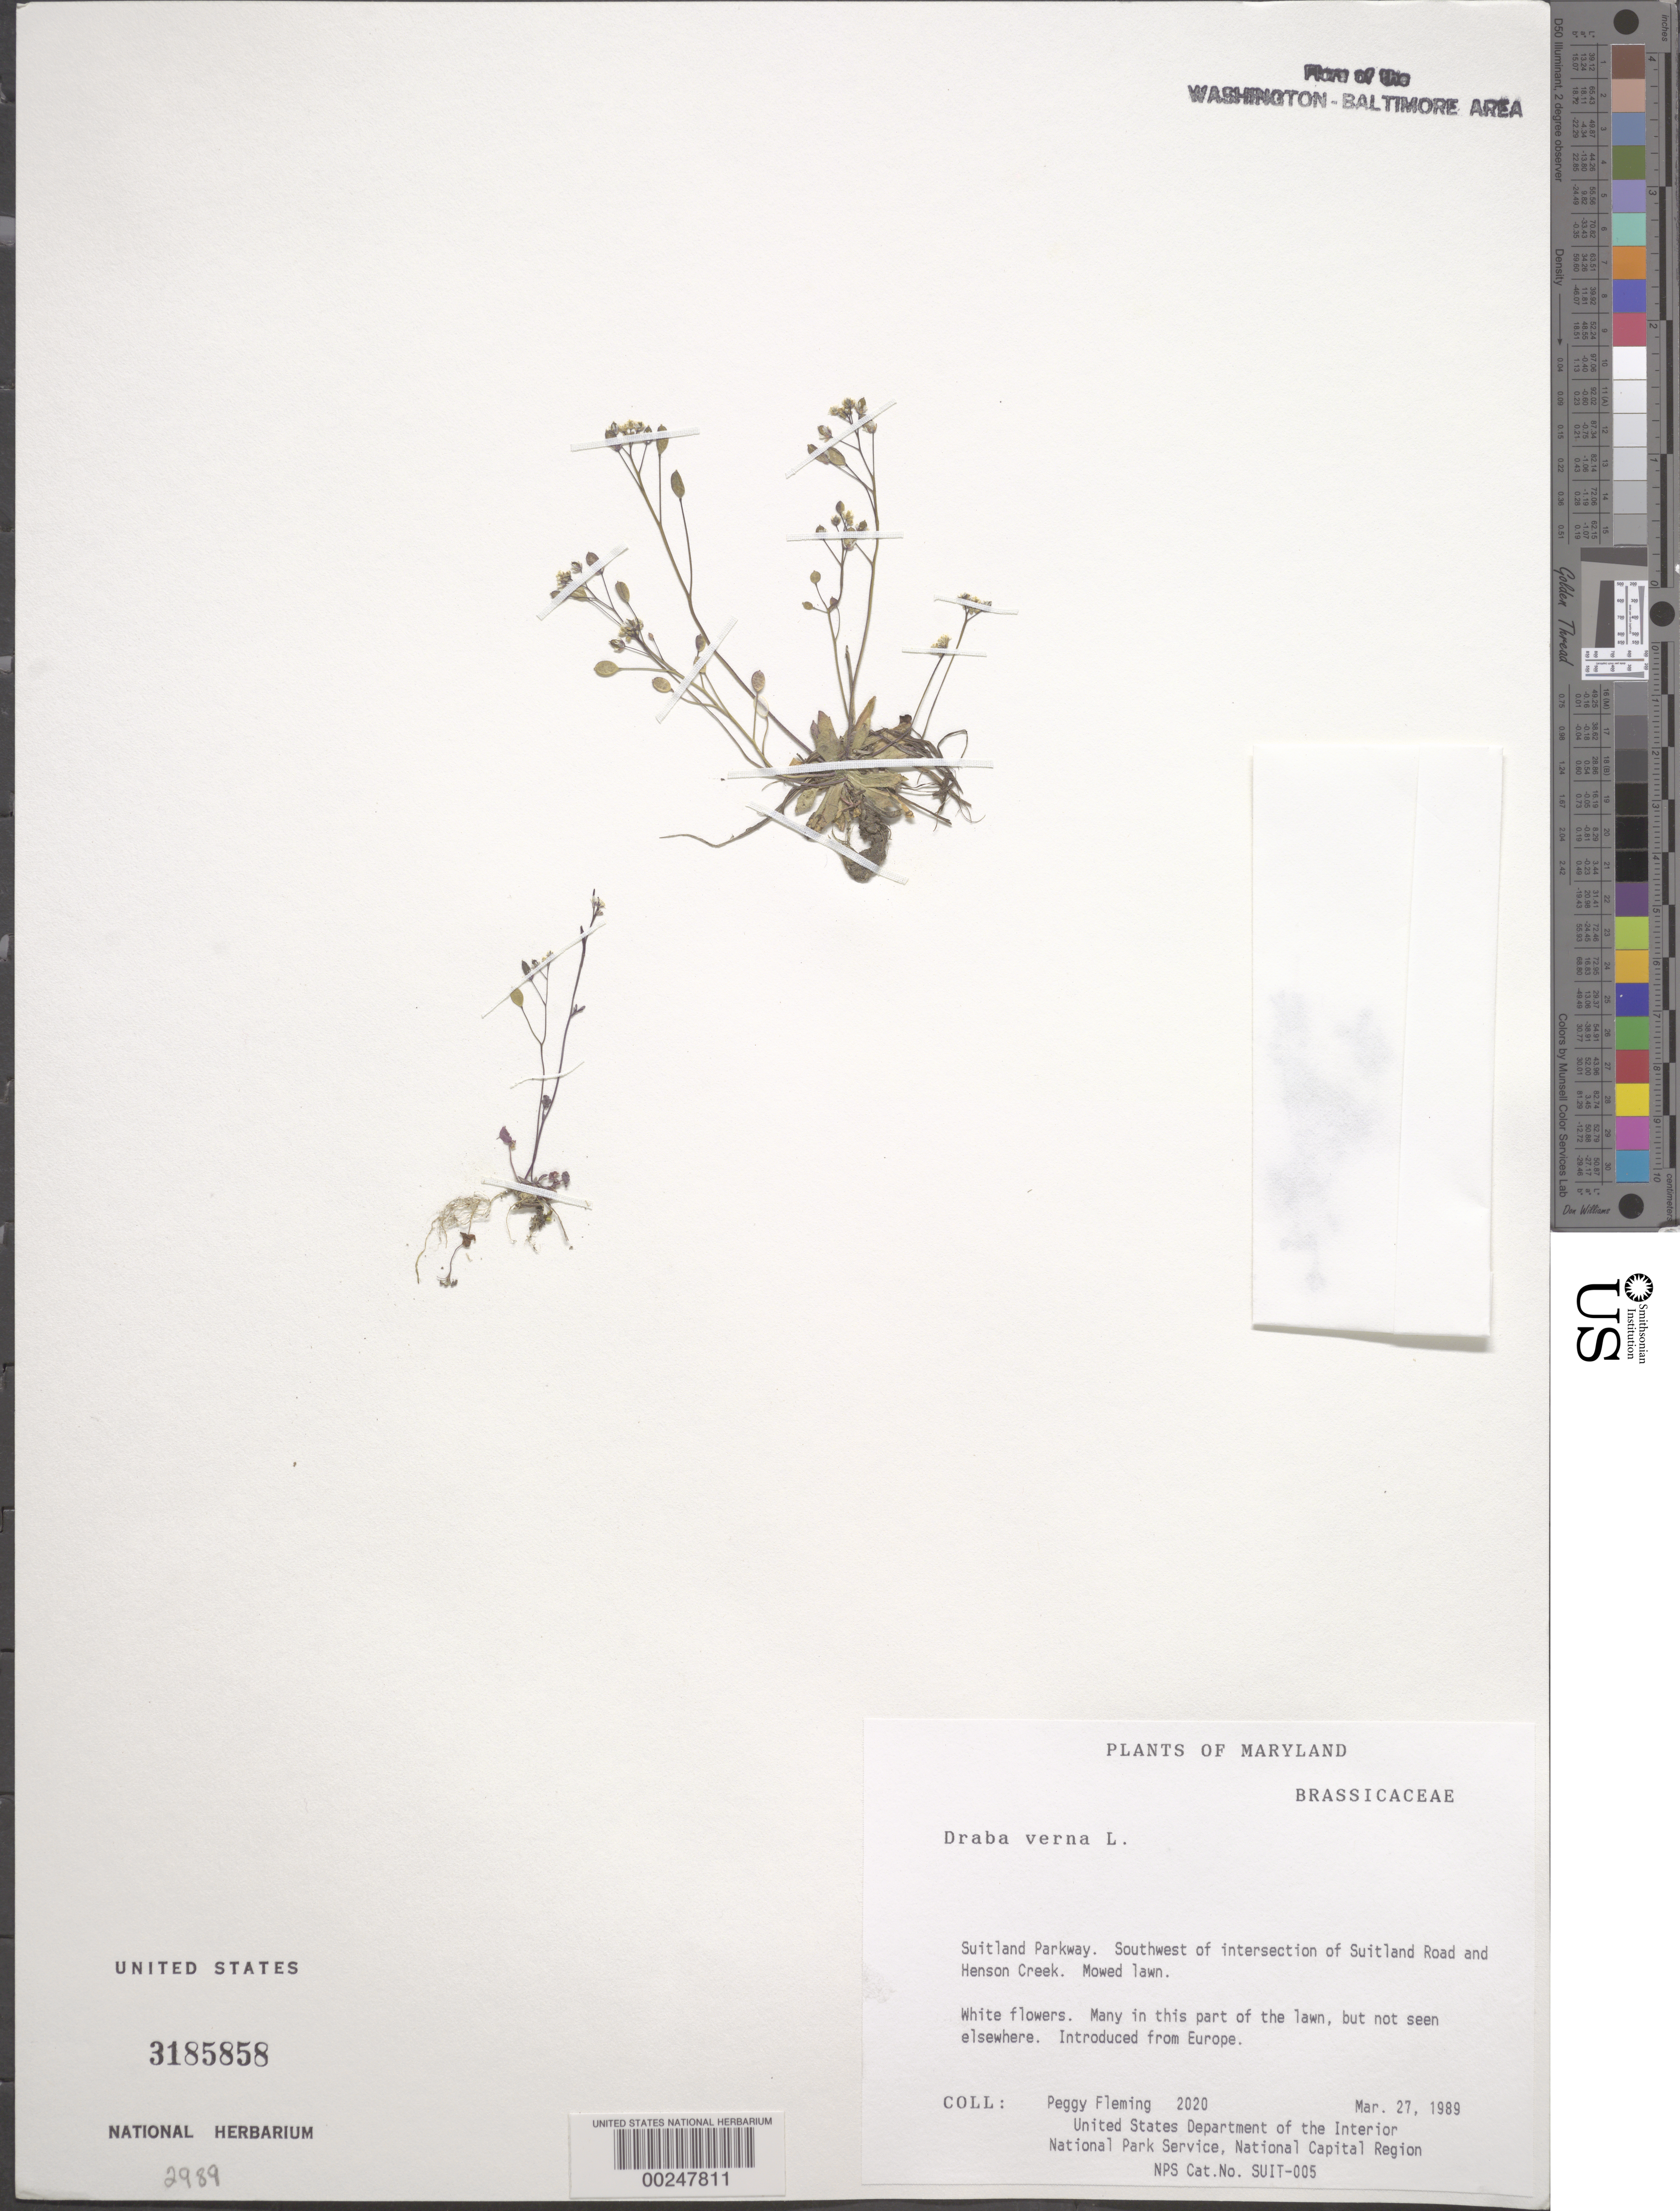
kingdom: Plantae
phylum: Tracheophyta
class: Magnoliopsida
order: Brassicales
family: Brassicaceae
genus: Draba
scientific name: Draba verna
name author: L.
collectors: P. Fleming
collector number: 2020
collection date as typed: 27 Mar 1989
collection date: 1989-03-27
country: United States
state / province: Maryland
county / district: Prince George's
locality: Suitland Parkway, SW of intersection of Suitland Rd and Henson Creek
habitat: Mowed lawn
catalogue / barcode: US 3185858